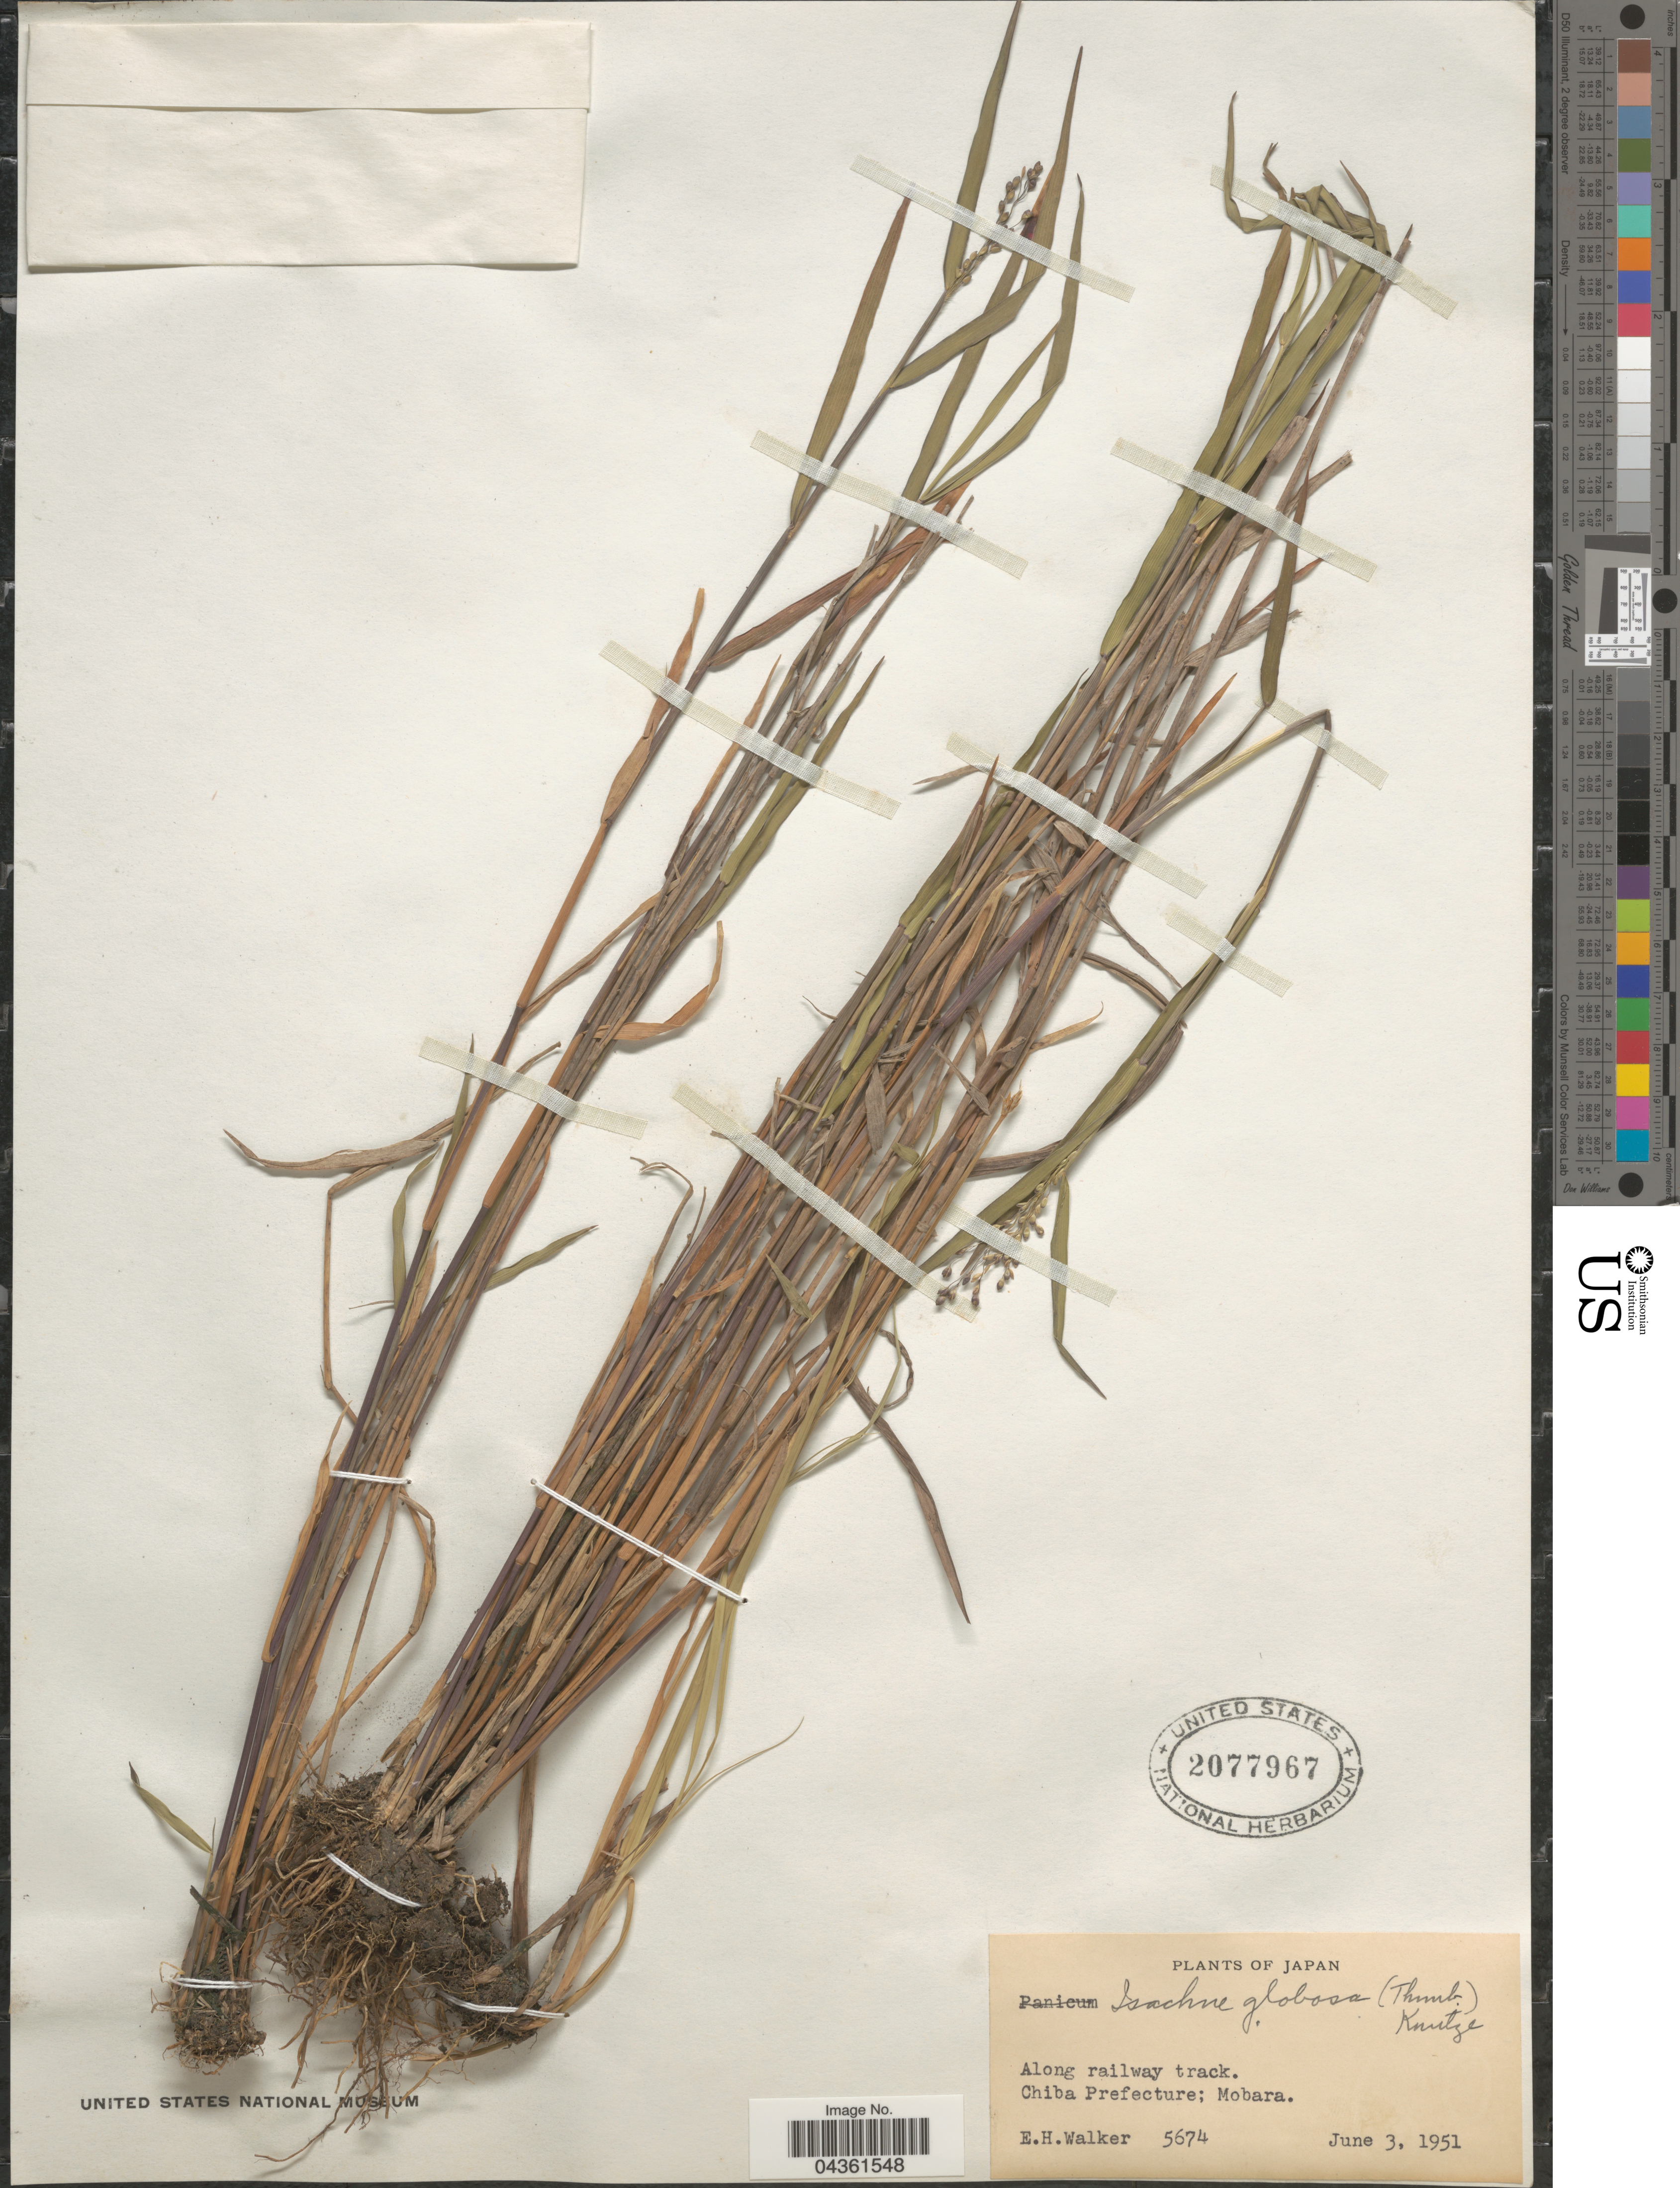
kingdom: Plantae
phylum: Tracheophyta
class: Liliopsida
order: Poales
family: Poaceae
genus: Isachne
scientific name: Isachne globosa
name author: (Thunb.) Kuntze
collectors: E. H. Walker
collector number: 5674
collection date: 1951-06-03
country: Japan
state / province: Tiba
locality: Along railway track. Chiba Prefecture; Mobara.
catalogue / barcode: US 2077967